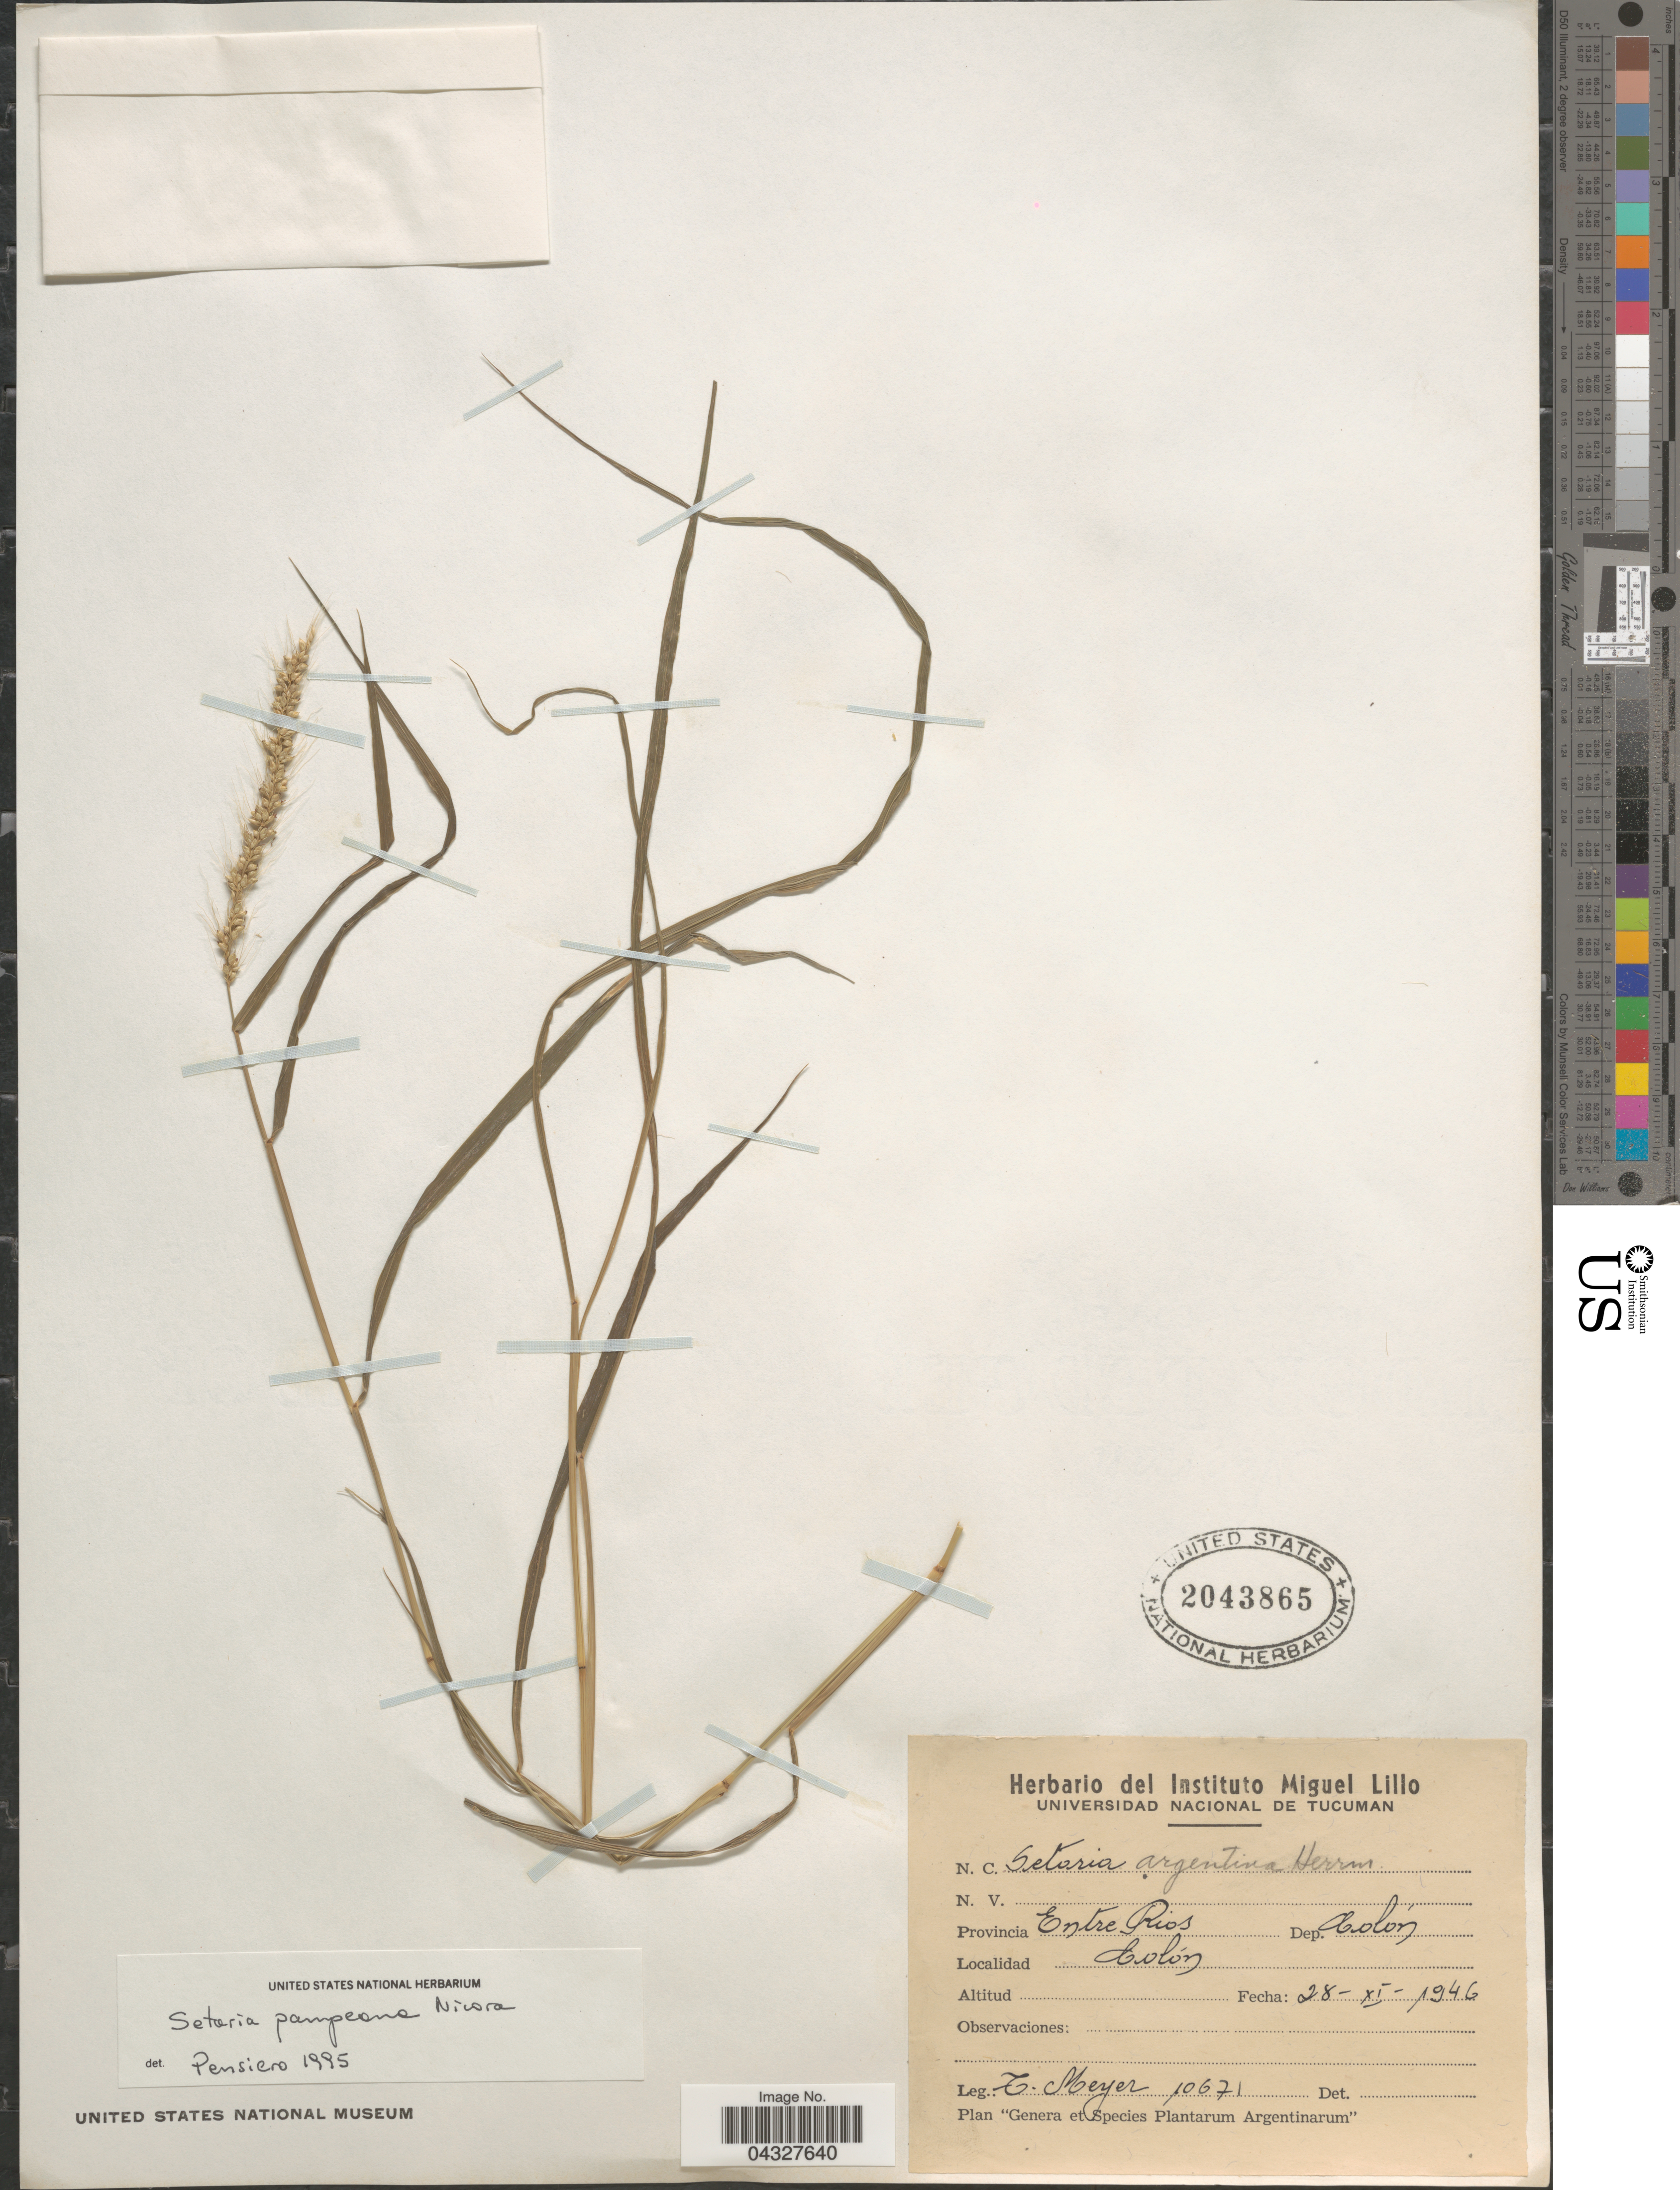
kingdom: Plantae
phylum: Tracheophyta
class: Liliopsida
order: Poales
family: Poaceae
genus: Setaria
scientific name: Setaria pampeana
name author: Parodi ex Nicora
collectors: T. Meyer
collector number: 10671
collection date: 1946-11-28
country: Argentina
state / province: Entre Rios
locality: Dep. Colón. Colón.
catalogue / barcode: US 2043865